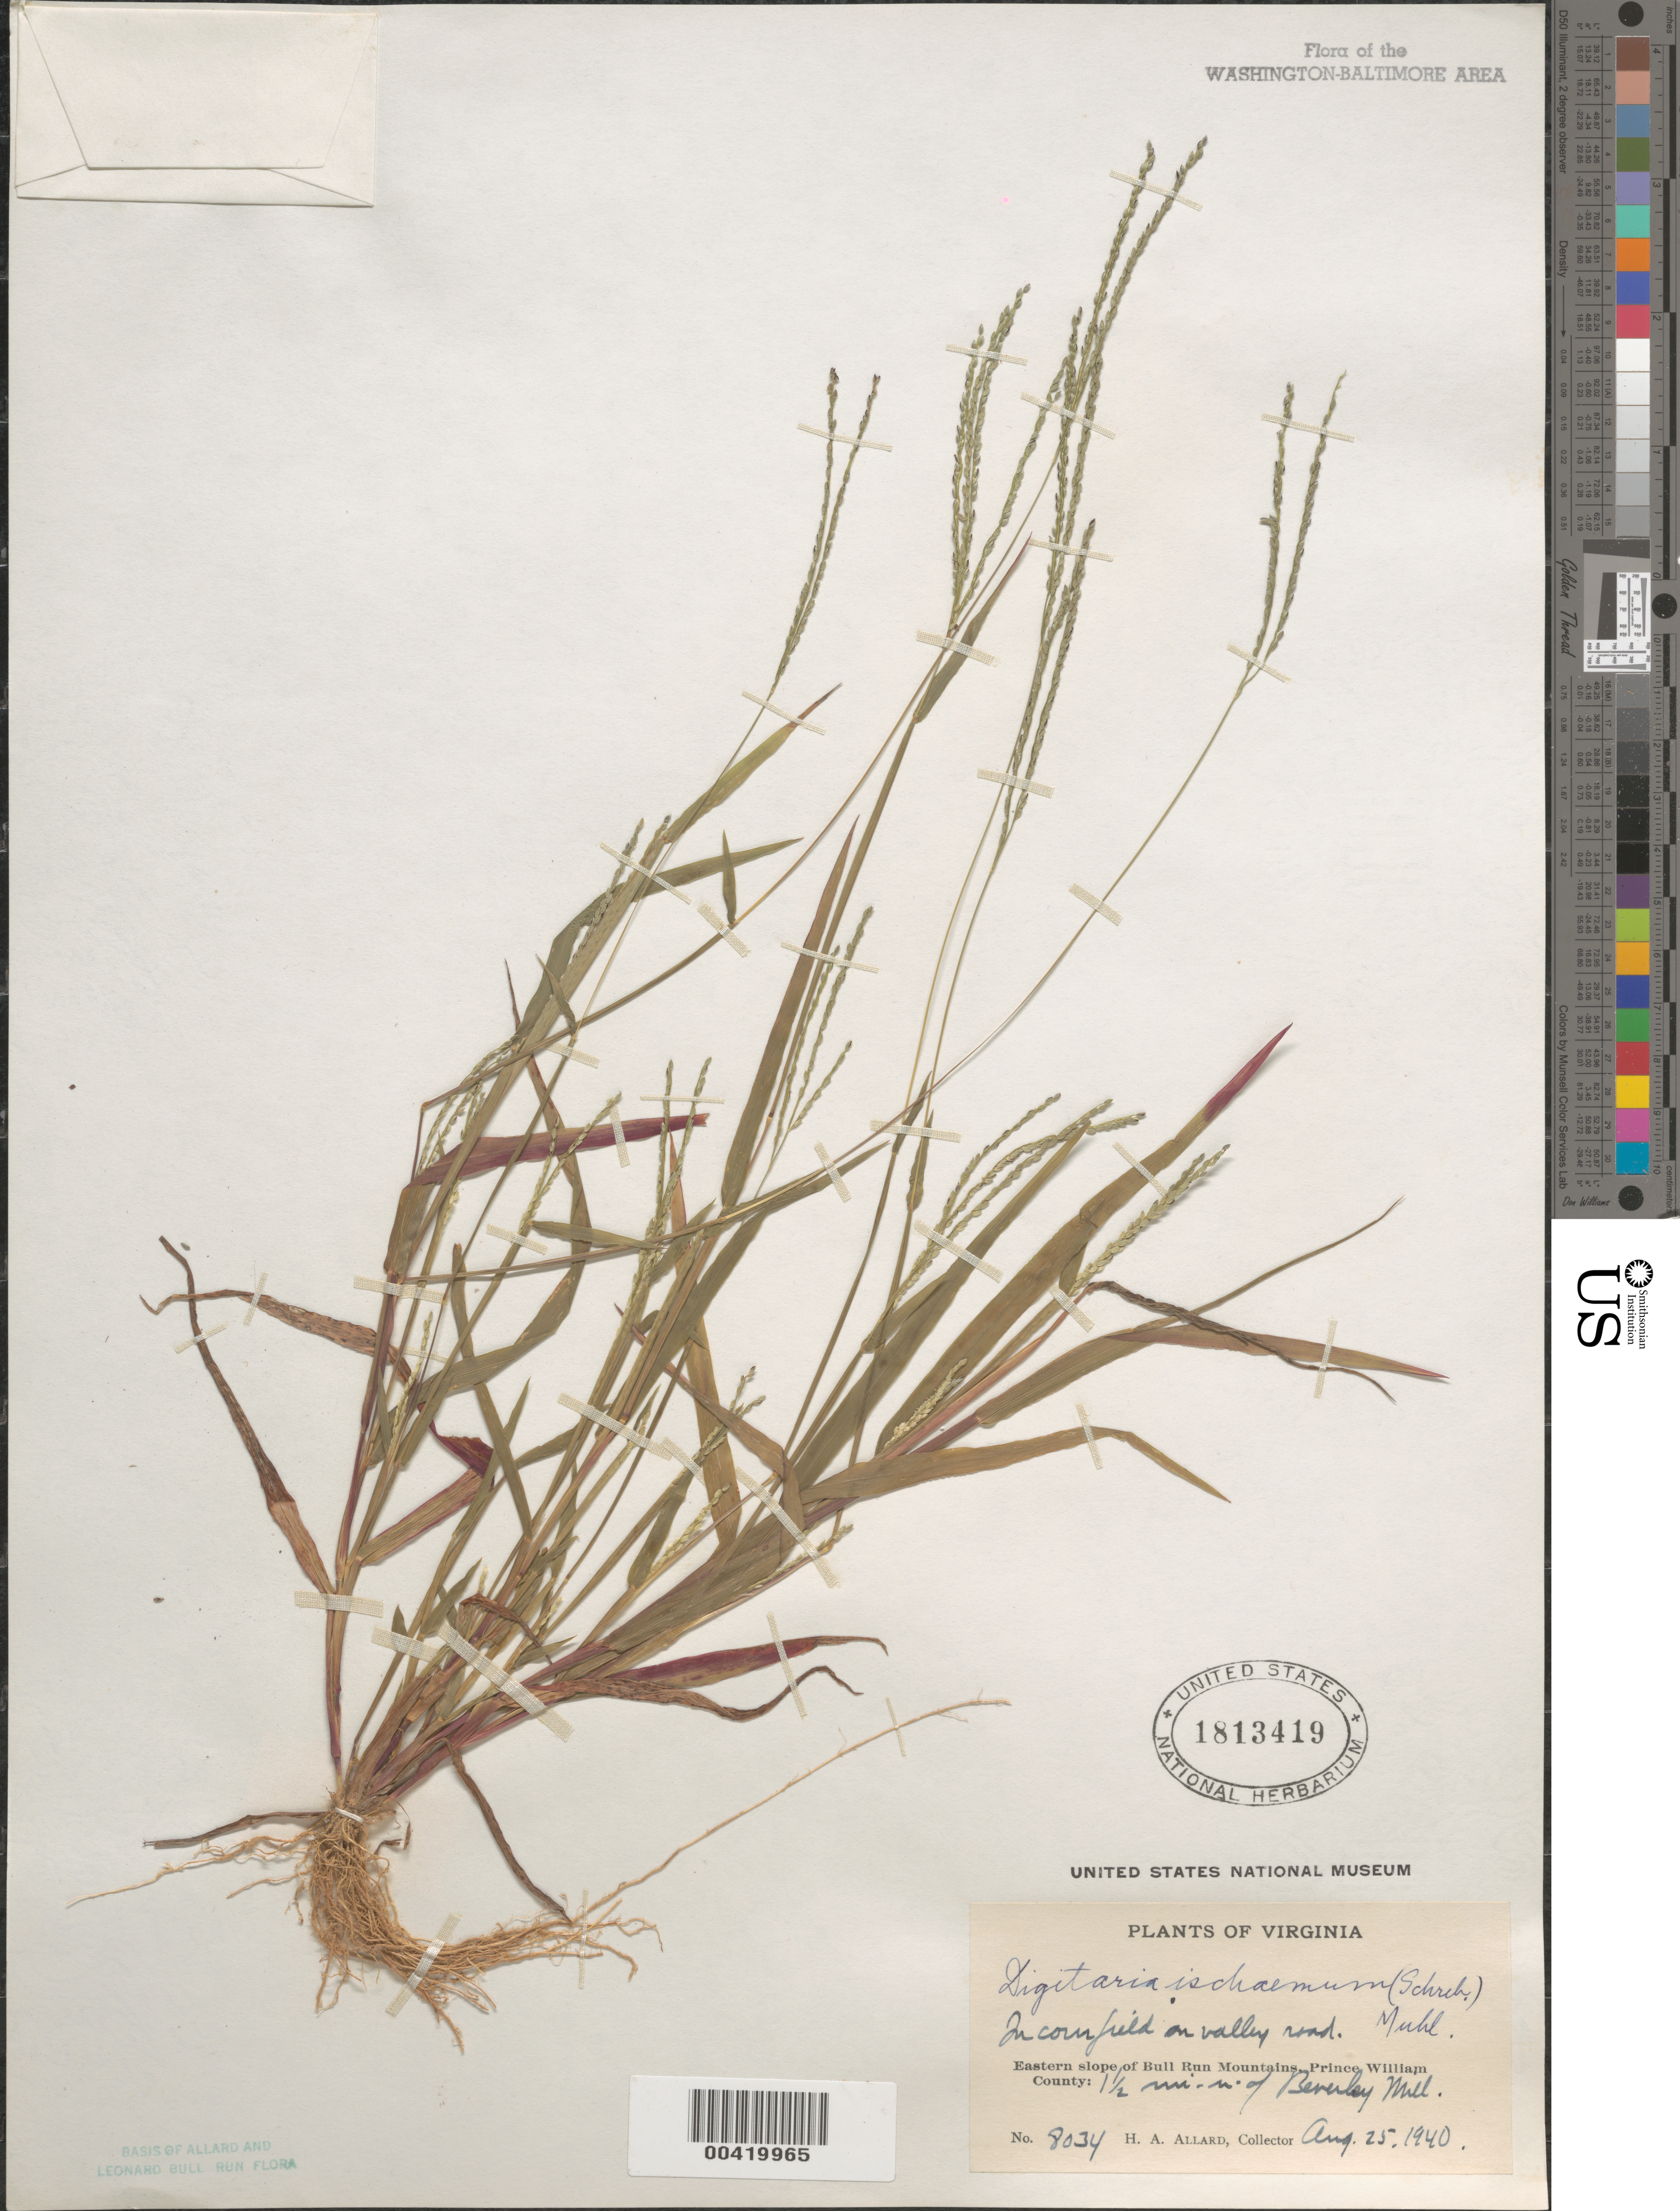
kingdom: Plantae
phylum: Tracheophyta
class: Liliopsida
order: Poales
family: Poaceae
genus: Digitaria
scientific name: Digitaria ischaemum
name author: (Schreber) Schreber ex Muhl.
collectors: H. A. Allard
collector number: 8034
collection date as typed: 25 Aug 1940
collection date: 1940-08-25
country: United States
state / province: Virginia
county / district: Prince William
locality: North of Beverley Mill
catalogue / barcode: US 1813419